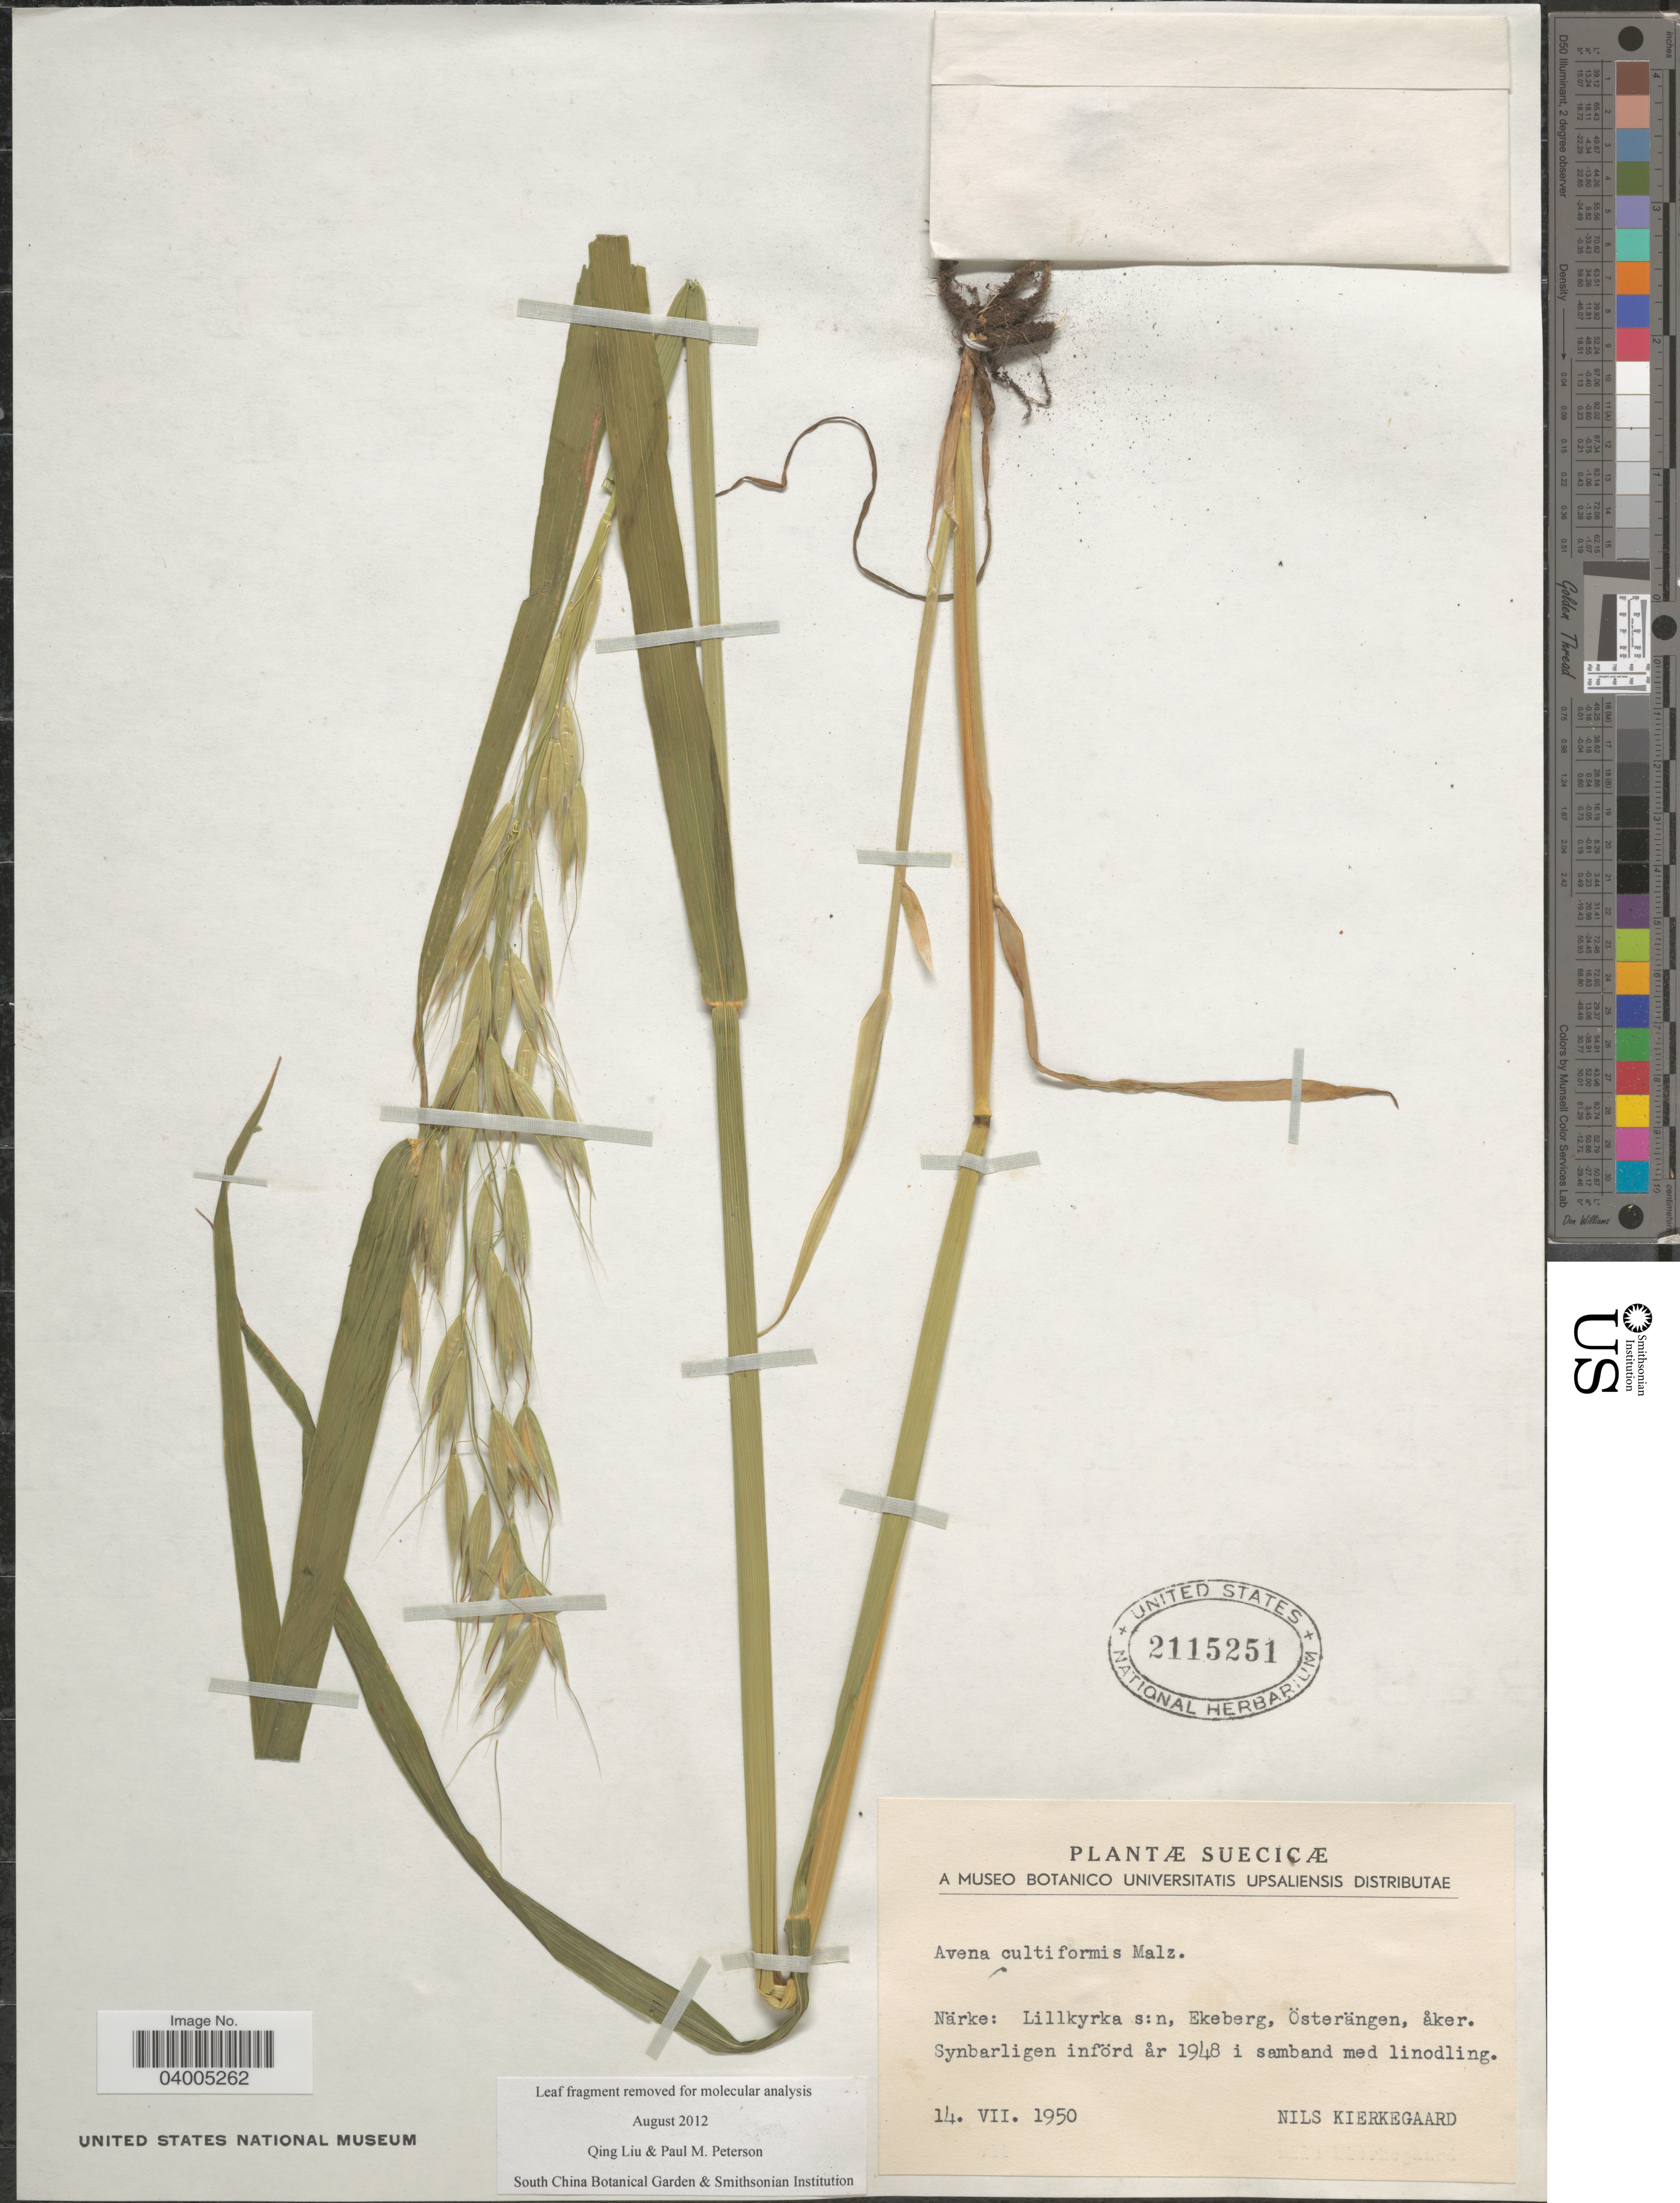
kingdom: Plantae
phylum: Tracheophyta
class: Liliopsida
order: Poales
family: Poaceae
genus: Avena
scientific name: Avena fatua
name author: L.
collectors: N. Kierkegaard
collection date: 1950-07-14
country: Sweden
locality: Suecicæ. Närke: Lillkyrka s:n, Ekeberg, Österängen, åker.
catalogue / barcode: US 2115251